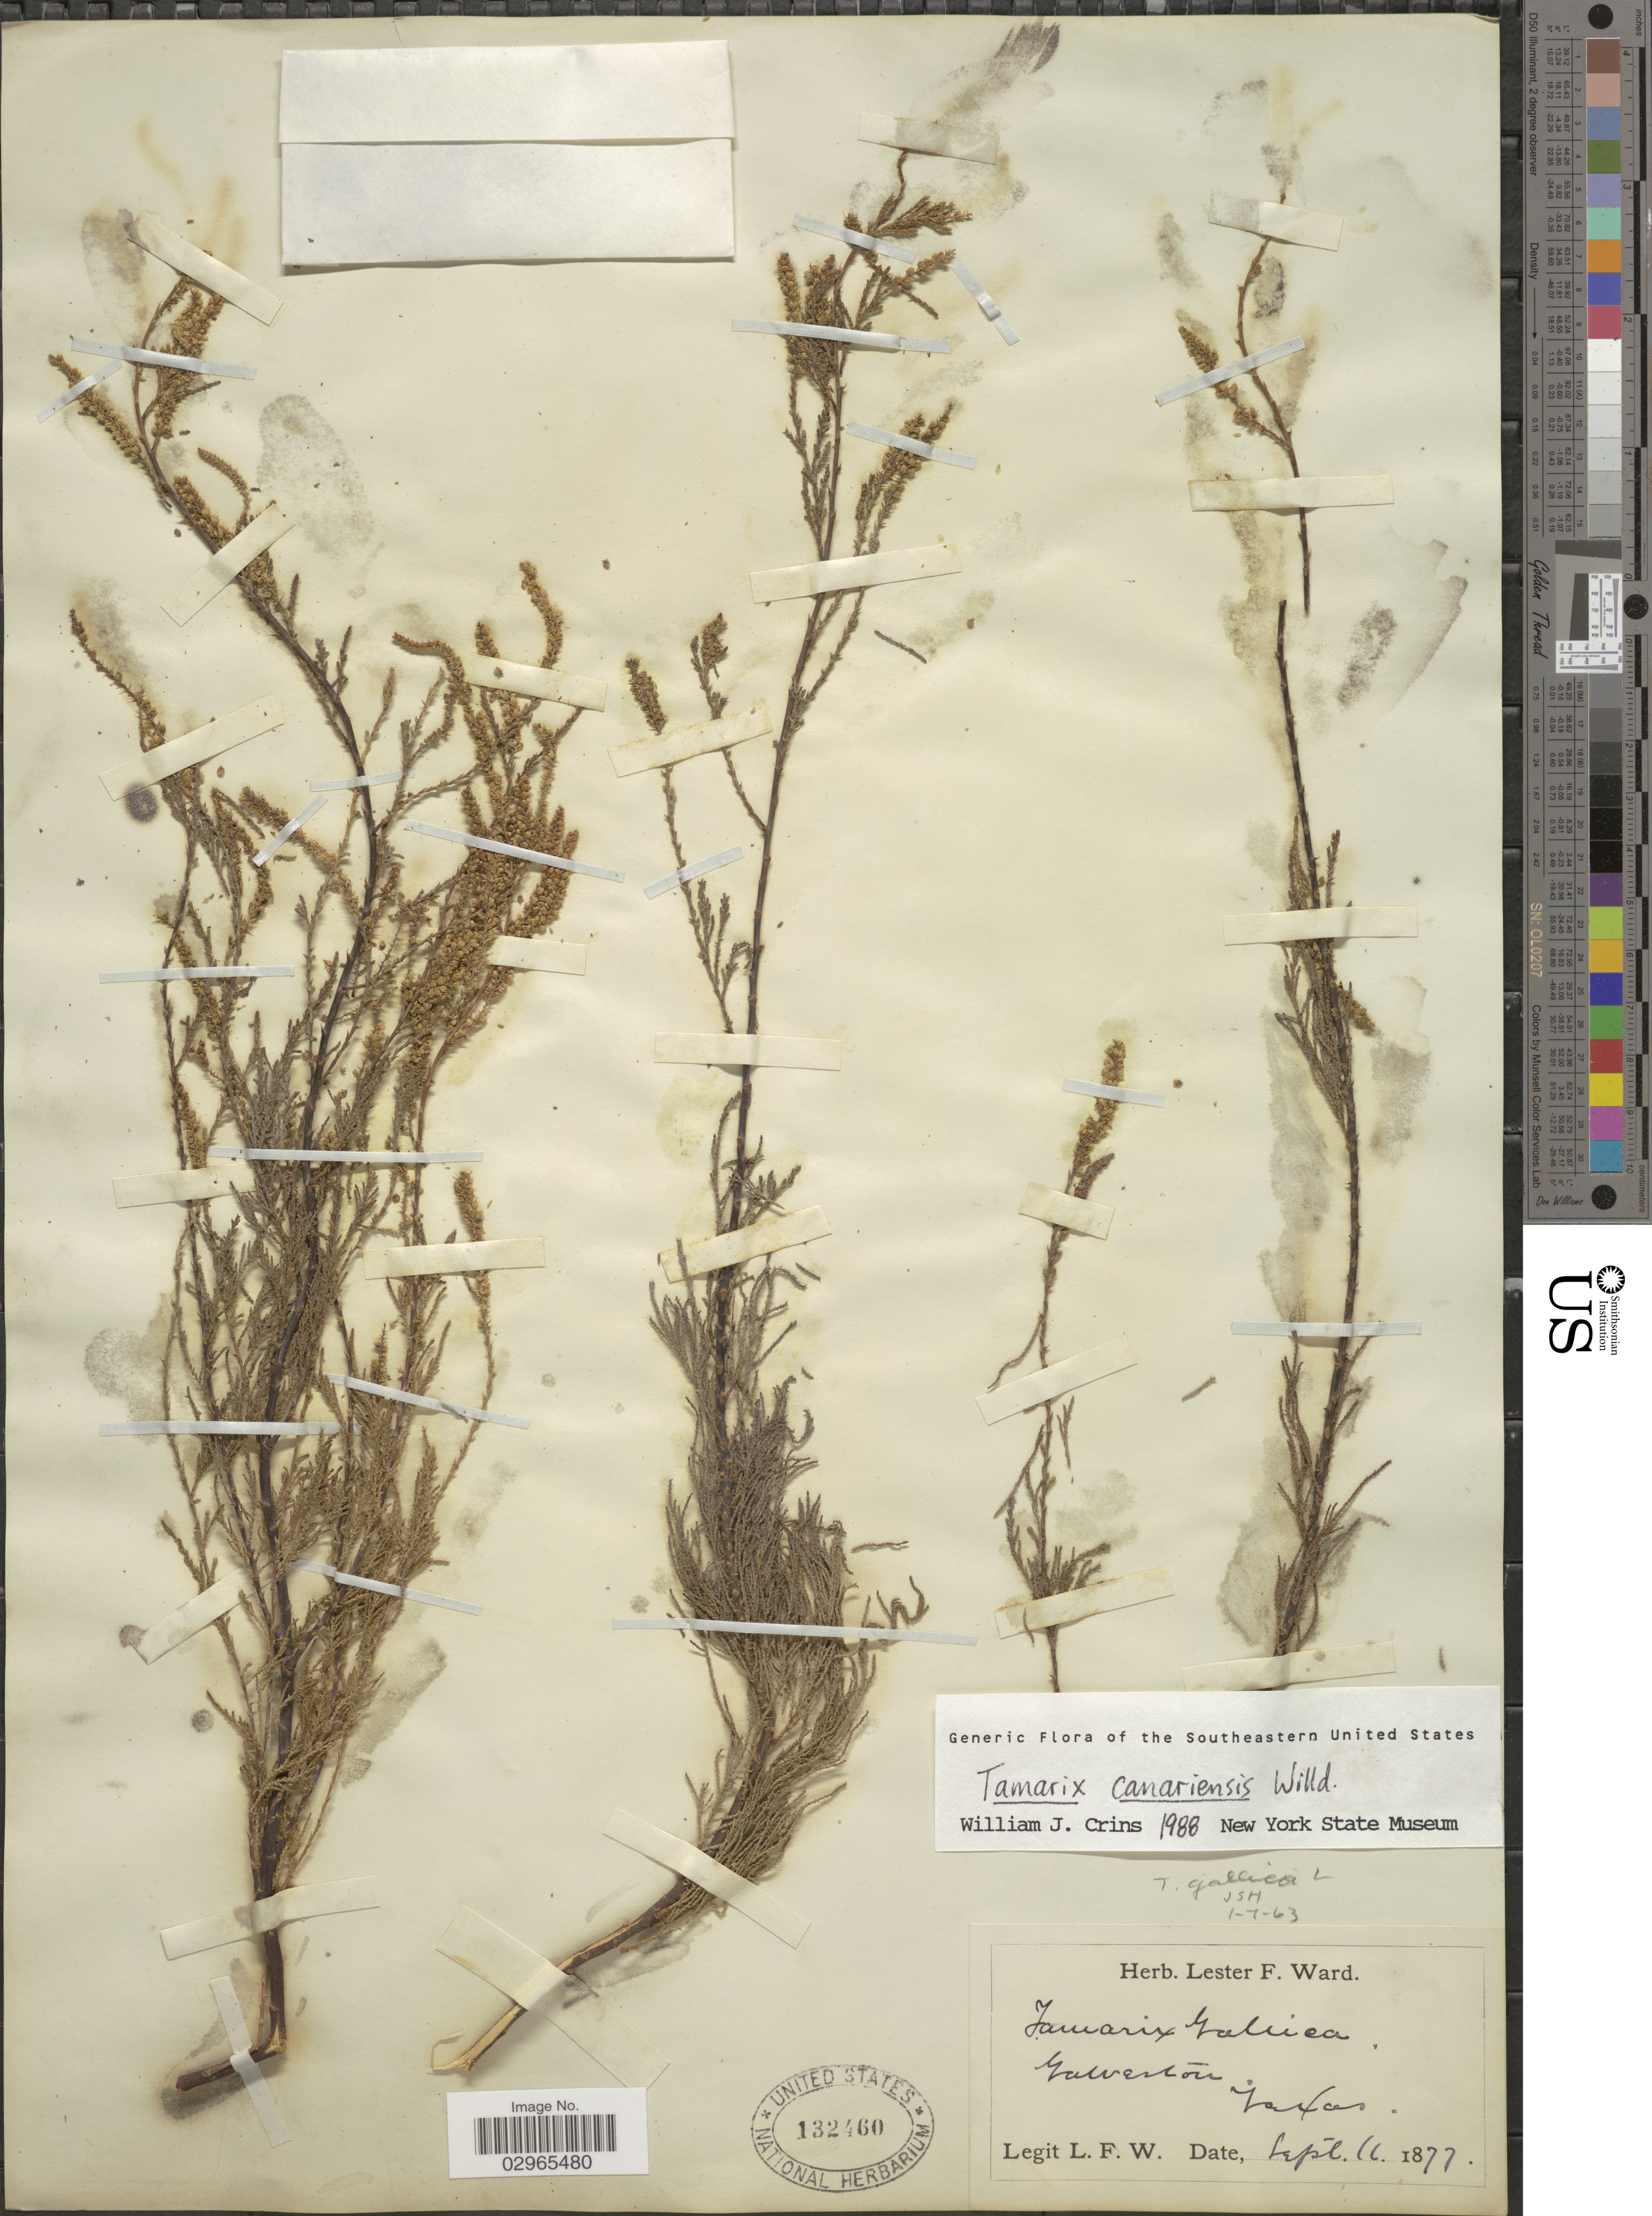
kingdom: Plantae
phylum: Tracheophyta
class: Magnoliopsida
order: Caryophyllales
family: Tamaricaceae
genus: Tamarix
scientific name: Tamarix canariensis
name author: Willd.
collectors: L. F. Ward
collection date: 1877-09-11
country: United States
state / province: Texas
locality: Galveston.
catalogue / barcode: US 132460